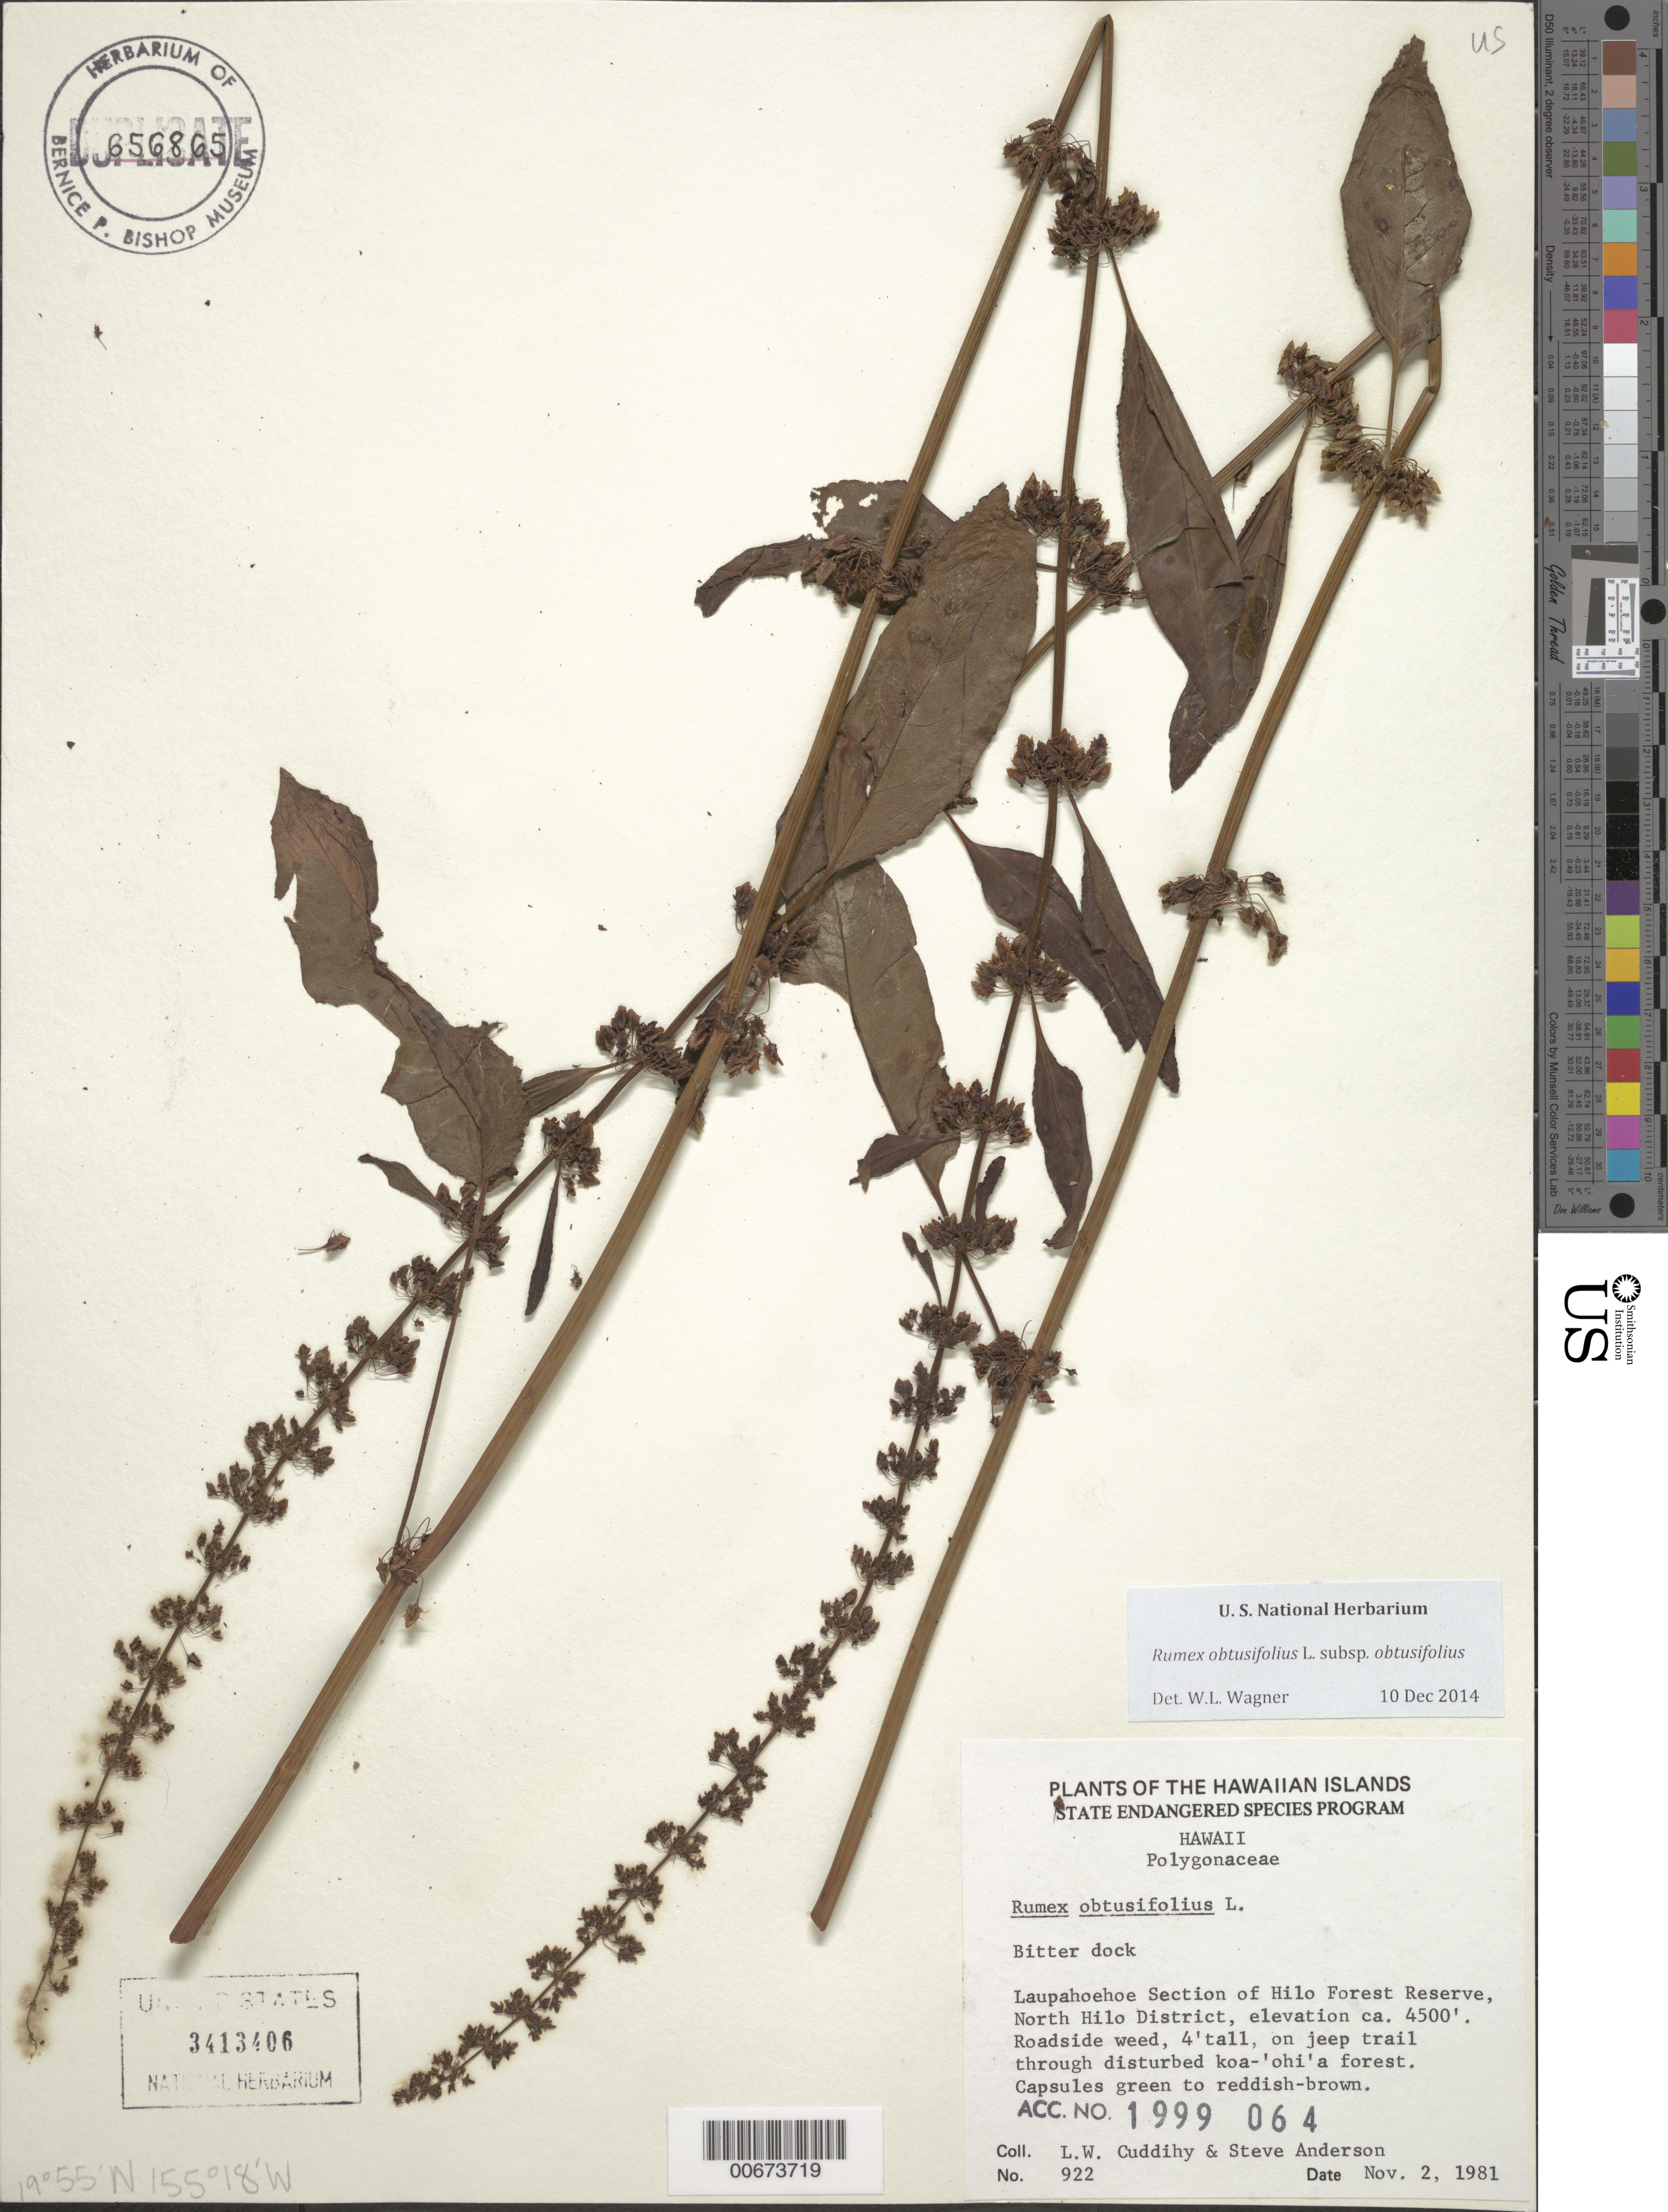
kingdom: Plantae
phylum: Tracheophyta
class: Magnoliopsida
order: Caryophyllales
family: Polygonaceae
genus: Rumex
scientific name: Rumex obtusifolius subsp. obtusifolius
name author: L.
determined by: Wagner, W. L., (BOT), Smithsonian Institution - National Museum of Natural History (UNITED STATES)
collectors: L. Cuddihy & S. Anderson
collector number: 922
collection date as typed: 2 Nov 1981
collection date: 1981-11-02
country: United States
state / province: Hawaii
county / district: Hawaii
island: Hawaii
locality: North Hilo District, Laupahoehoe Section of Hilo Forest Reserve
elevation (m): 1372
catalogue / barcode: US 3413406